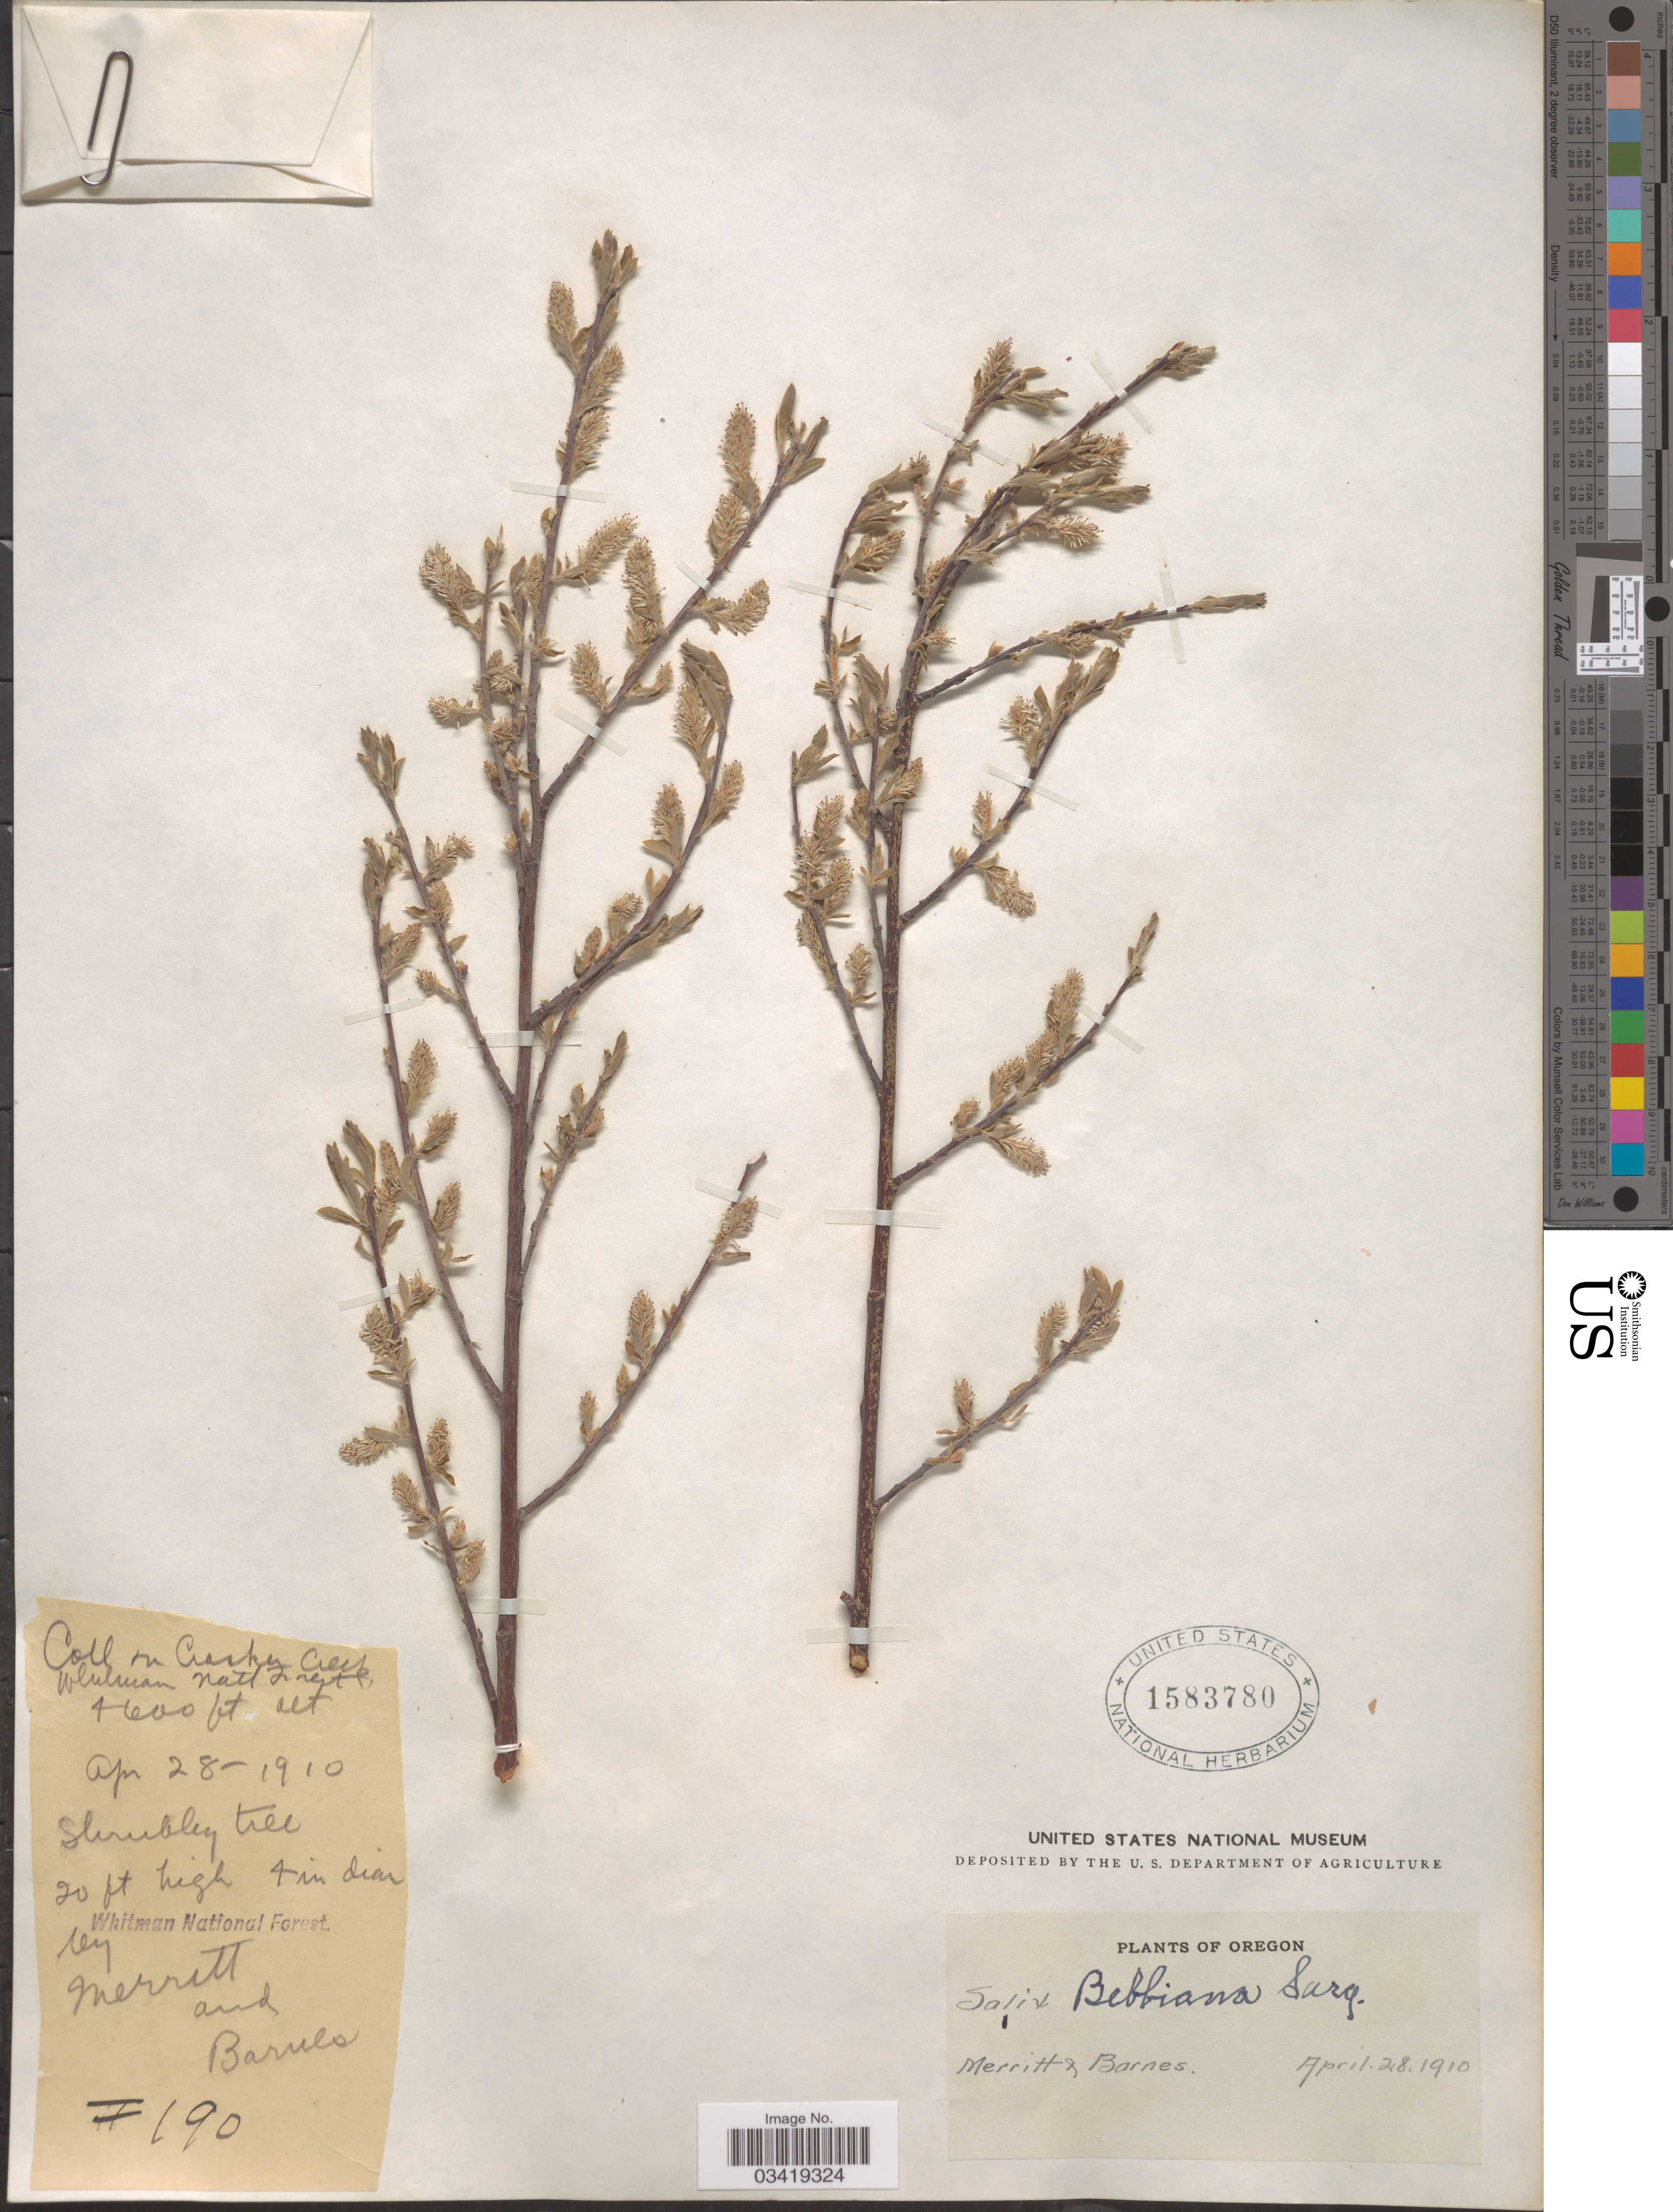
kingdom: Plantae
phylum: Tracheophyta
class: Magnoliopsida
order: Malpighiales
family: Salicaceae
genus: Salix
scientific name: Salix bebbiana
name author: Sarg.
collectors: Merritt & -. Barnes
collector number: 190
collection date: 1910-04-28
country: United States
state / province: Oregon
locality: Crocky Creek, Whitman National Forest.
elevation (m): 1402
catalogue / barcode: US 1583780